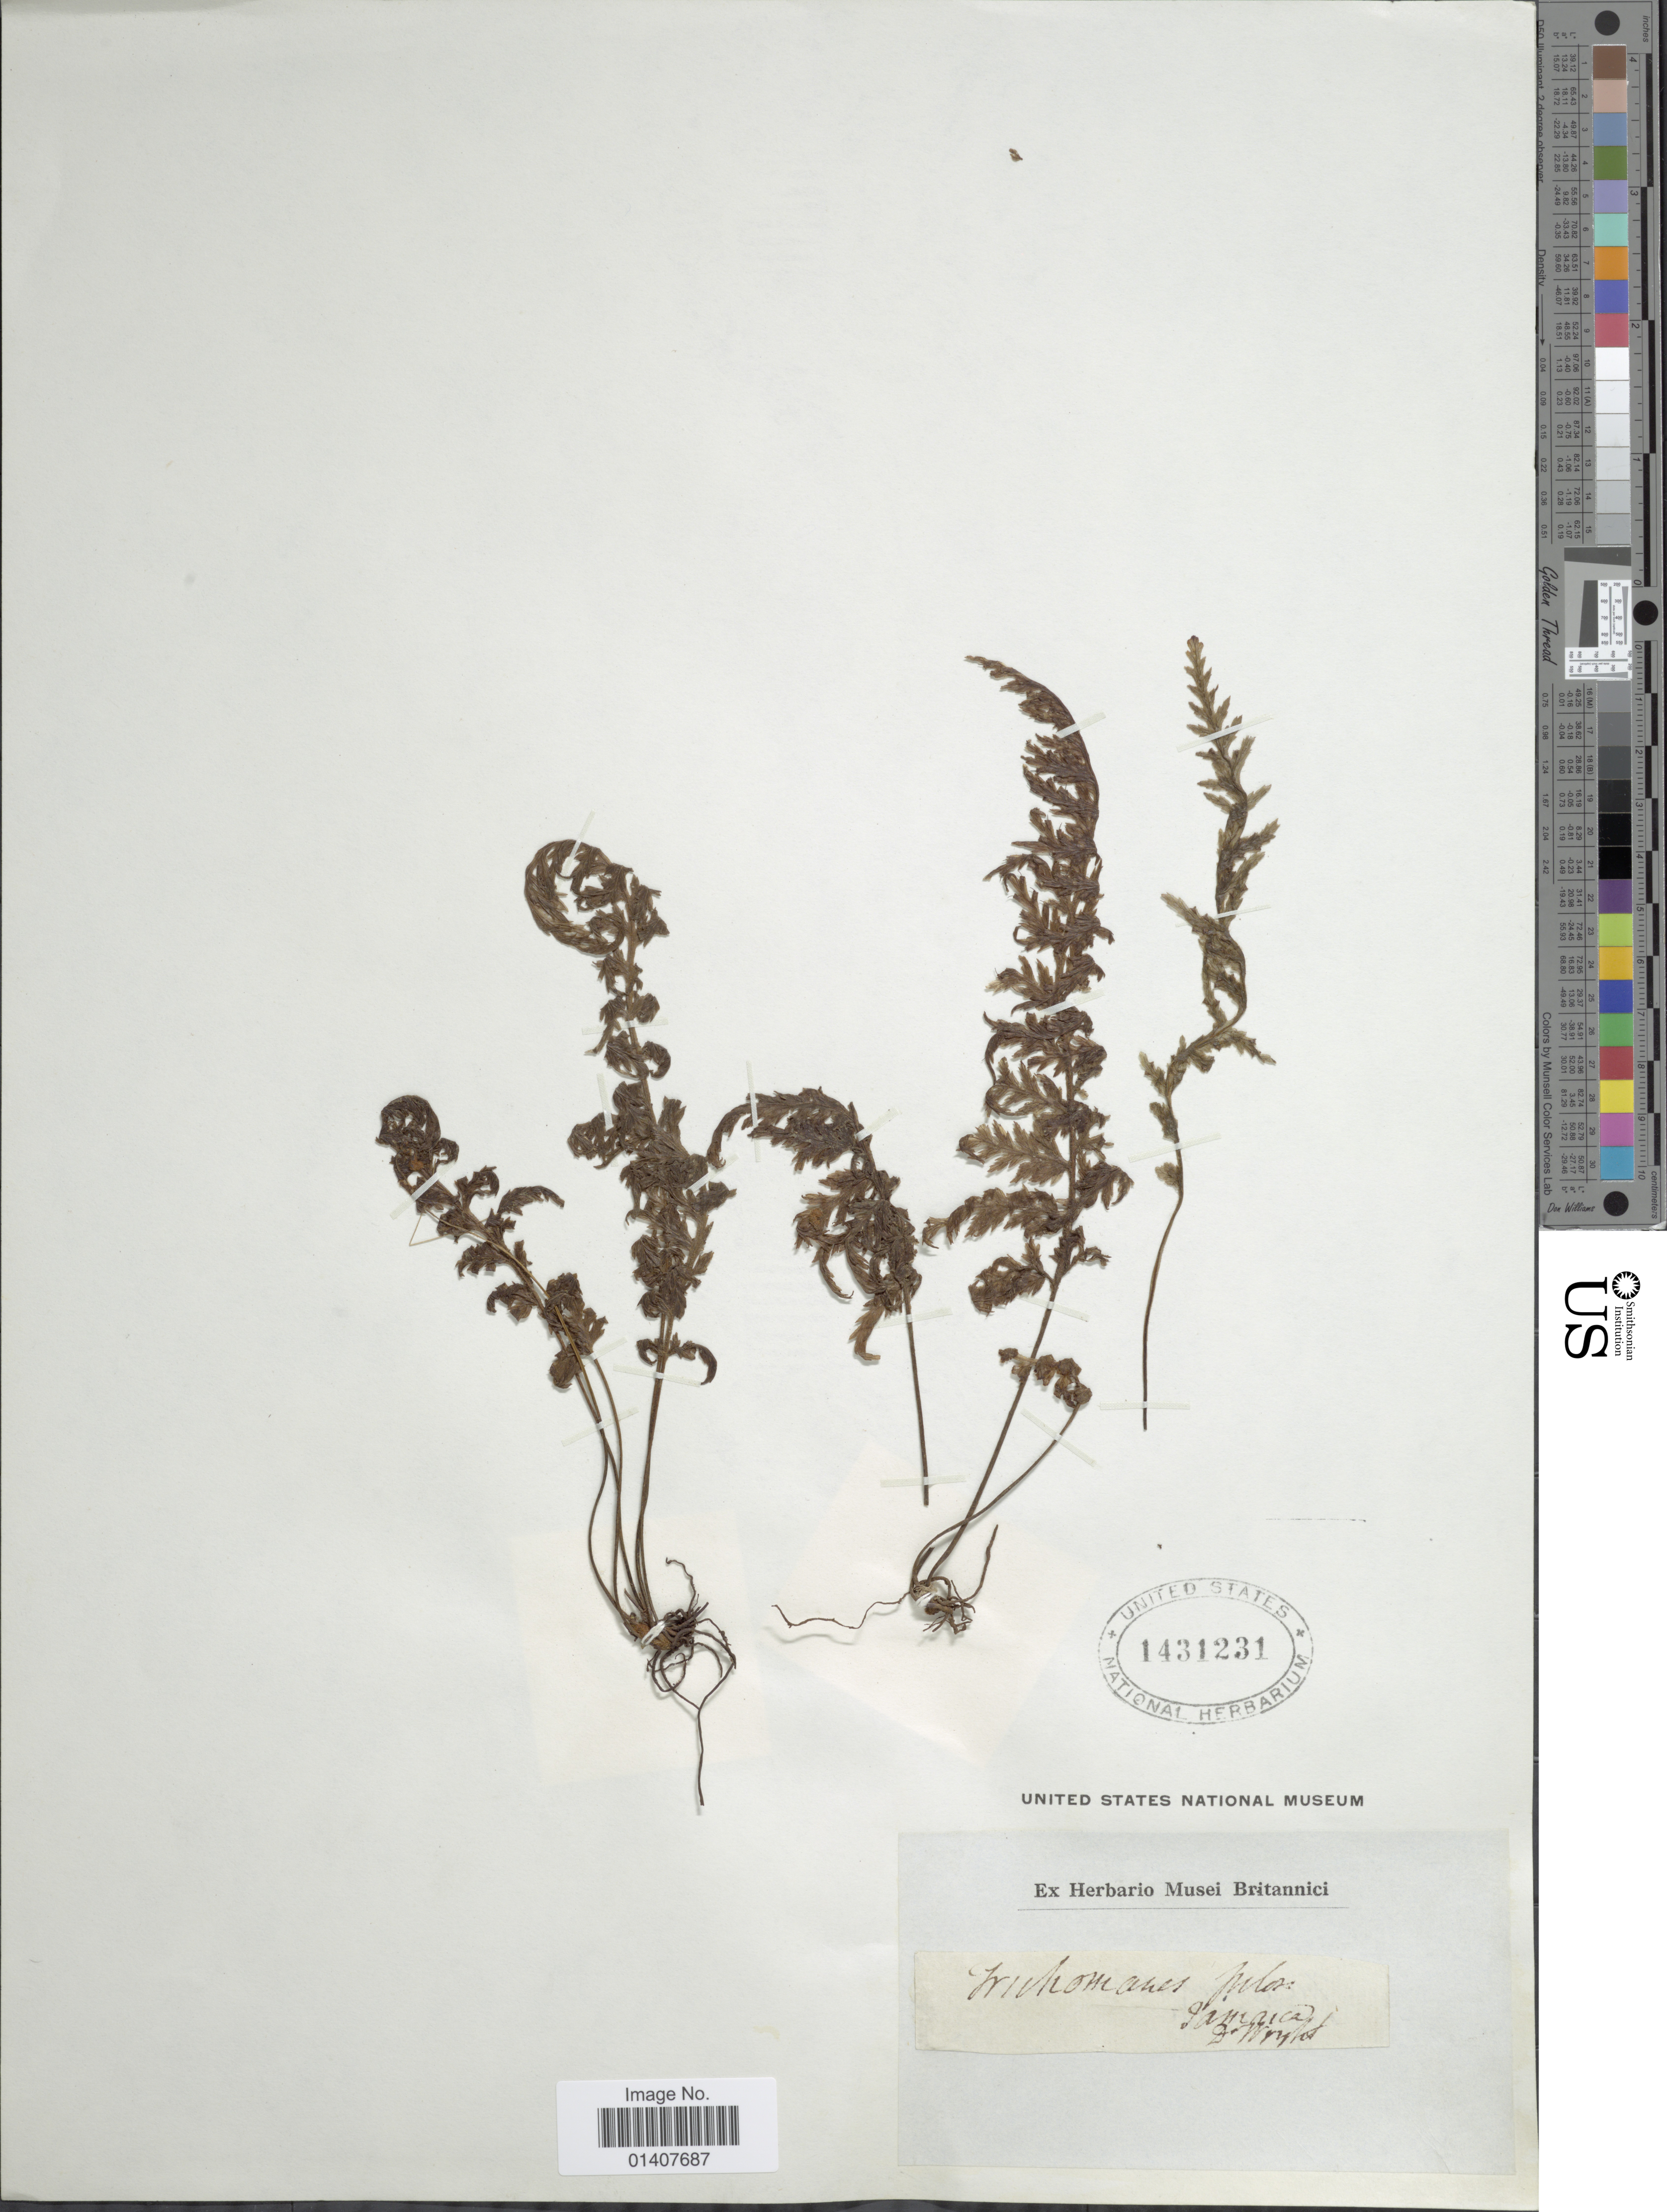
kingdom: Plantae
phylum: Tracheophyta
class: Polypodiopsida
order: Hymenophyllales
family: Hymenophyllaceae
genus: Trichomanes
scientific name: Trichomanes alatum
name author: Sw.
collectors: D. Wright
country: Jamaica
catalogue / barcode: US 1431231